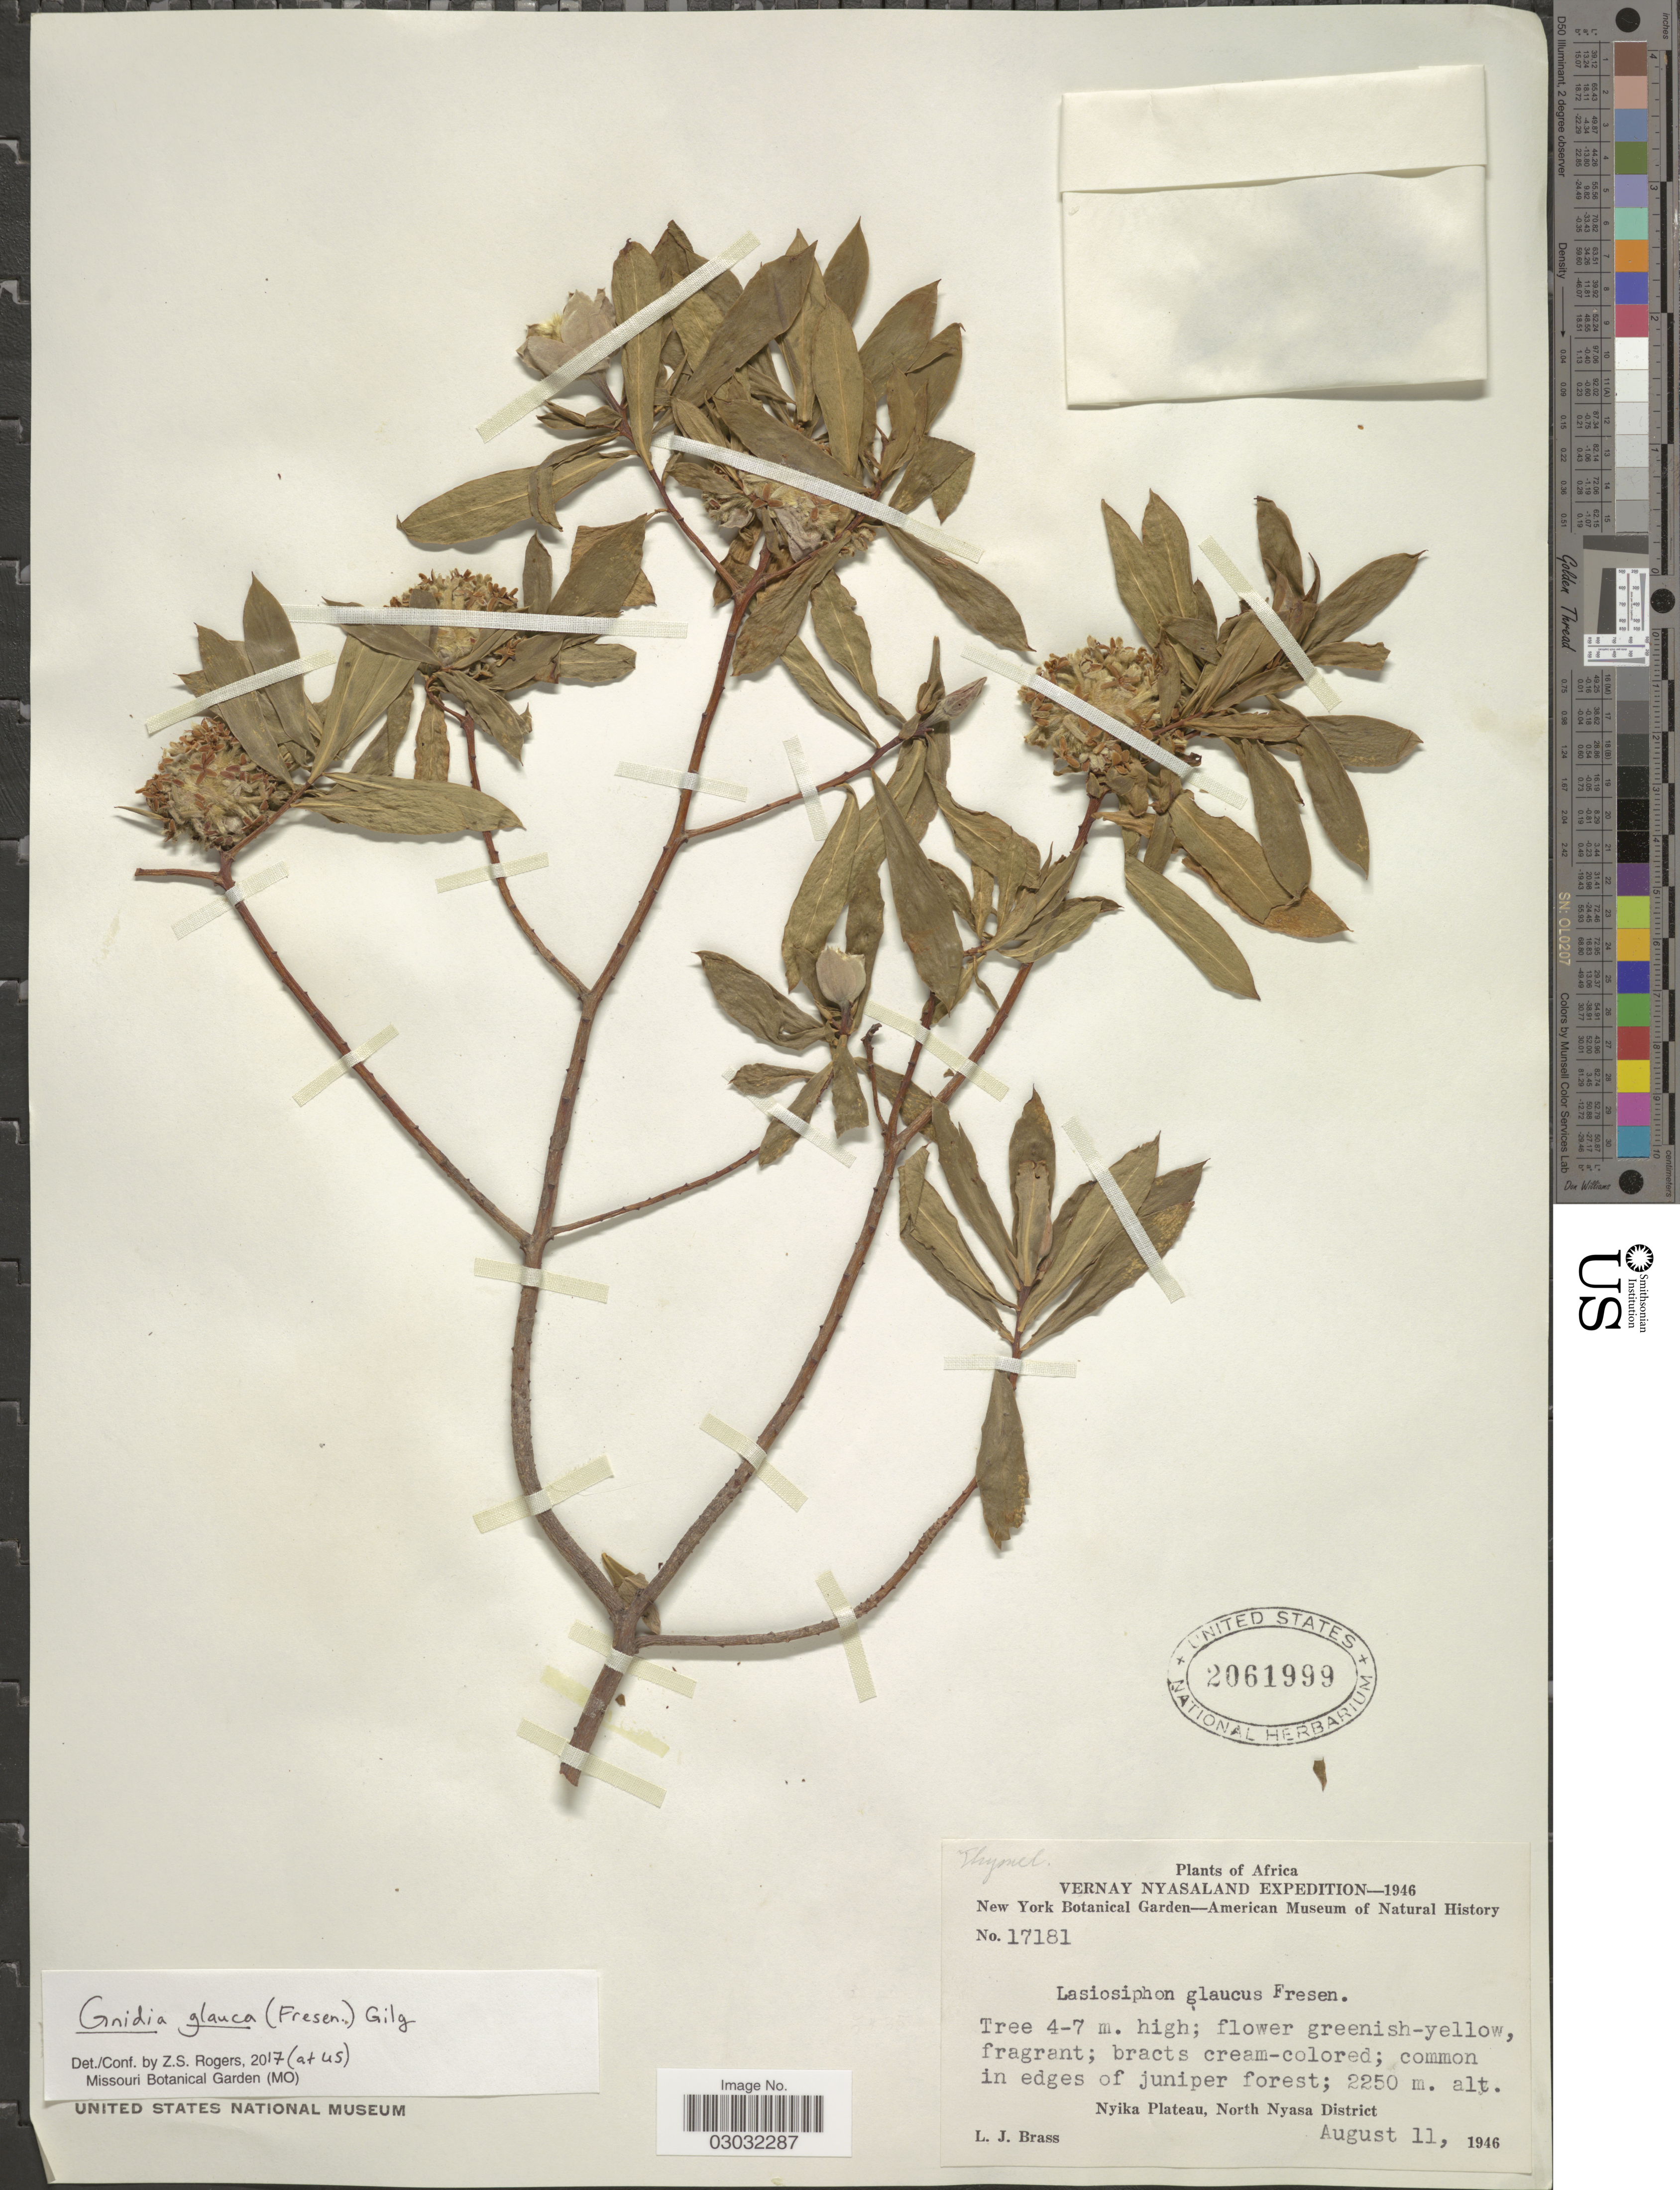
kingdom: Plantae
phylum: Tracheophyta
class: Magnoliopsida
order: Malvales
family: Thymelaeaceae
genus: Lasiosiphon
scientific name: Lasiosiphon glaucus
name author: Fresen.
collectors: L. J. Brass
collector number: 17181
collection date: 1946-08-11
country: Malawi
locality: Vernay Nyasaland. Nyika Plateau, North Nyasa District.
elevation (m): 2250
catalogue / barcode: US 2061999